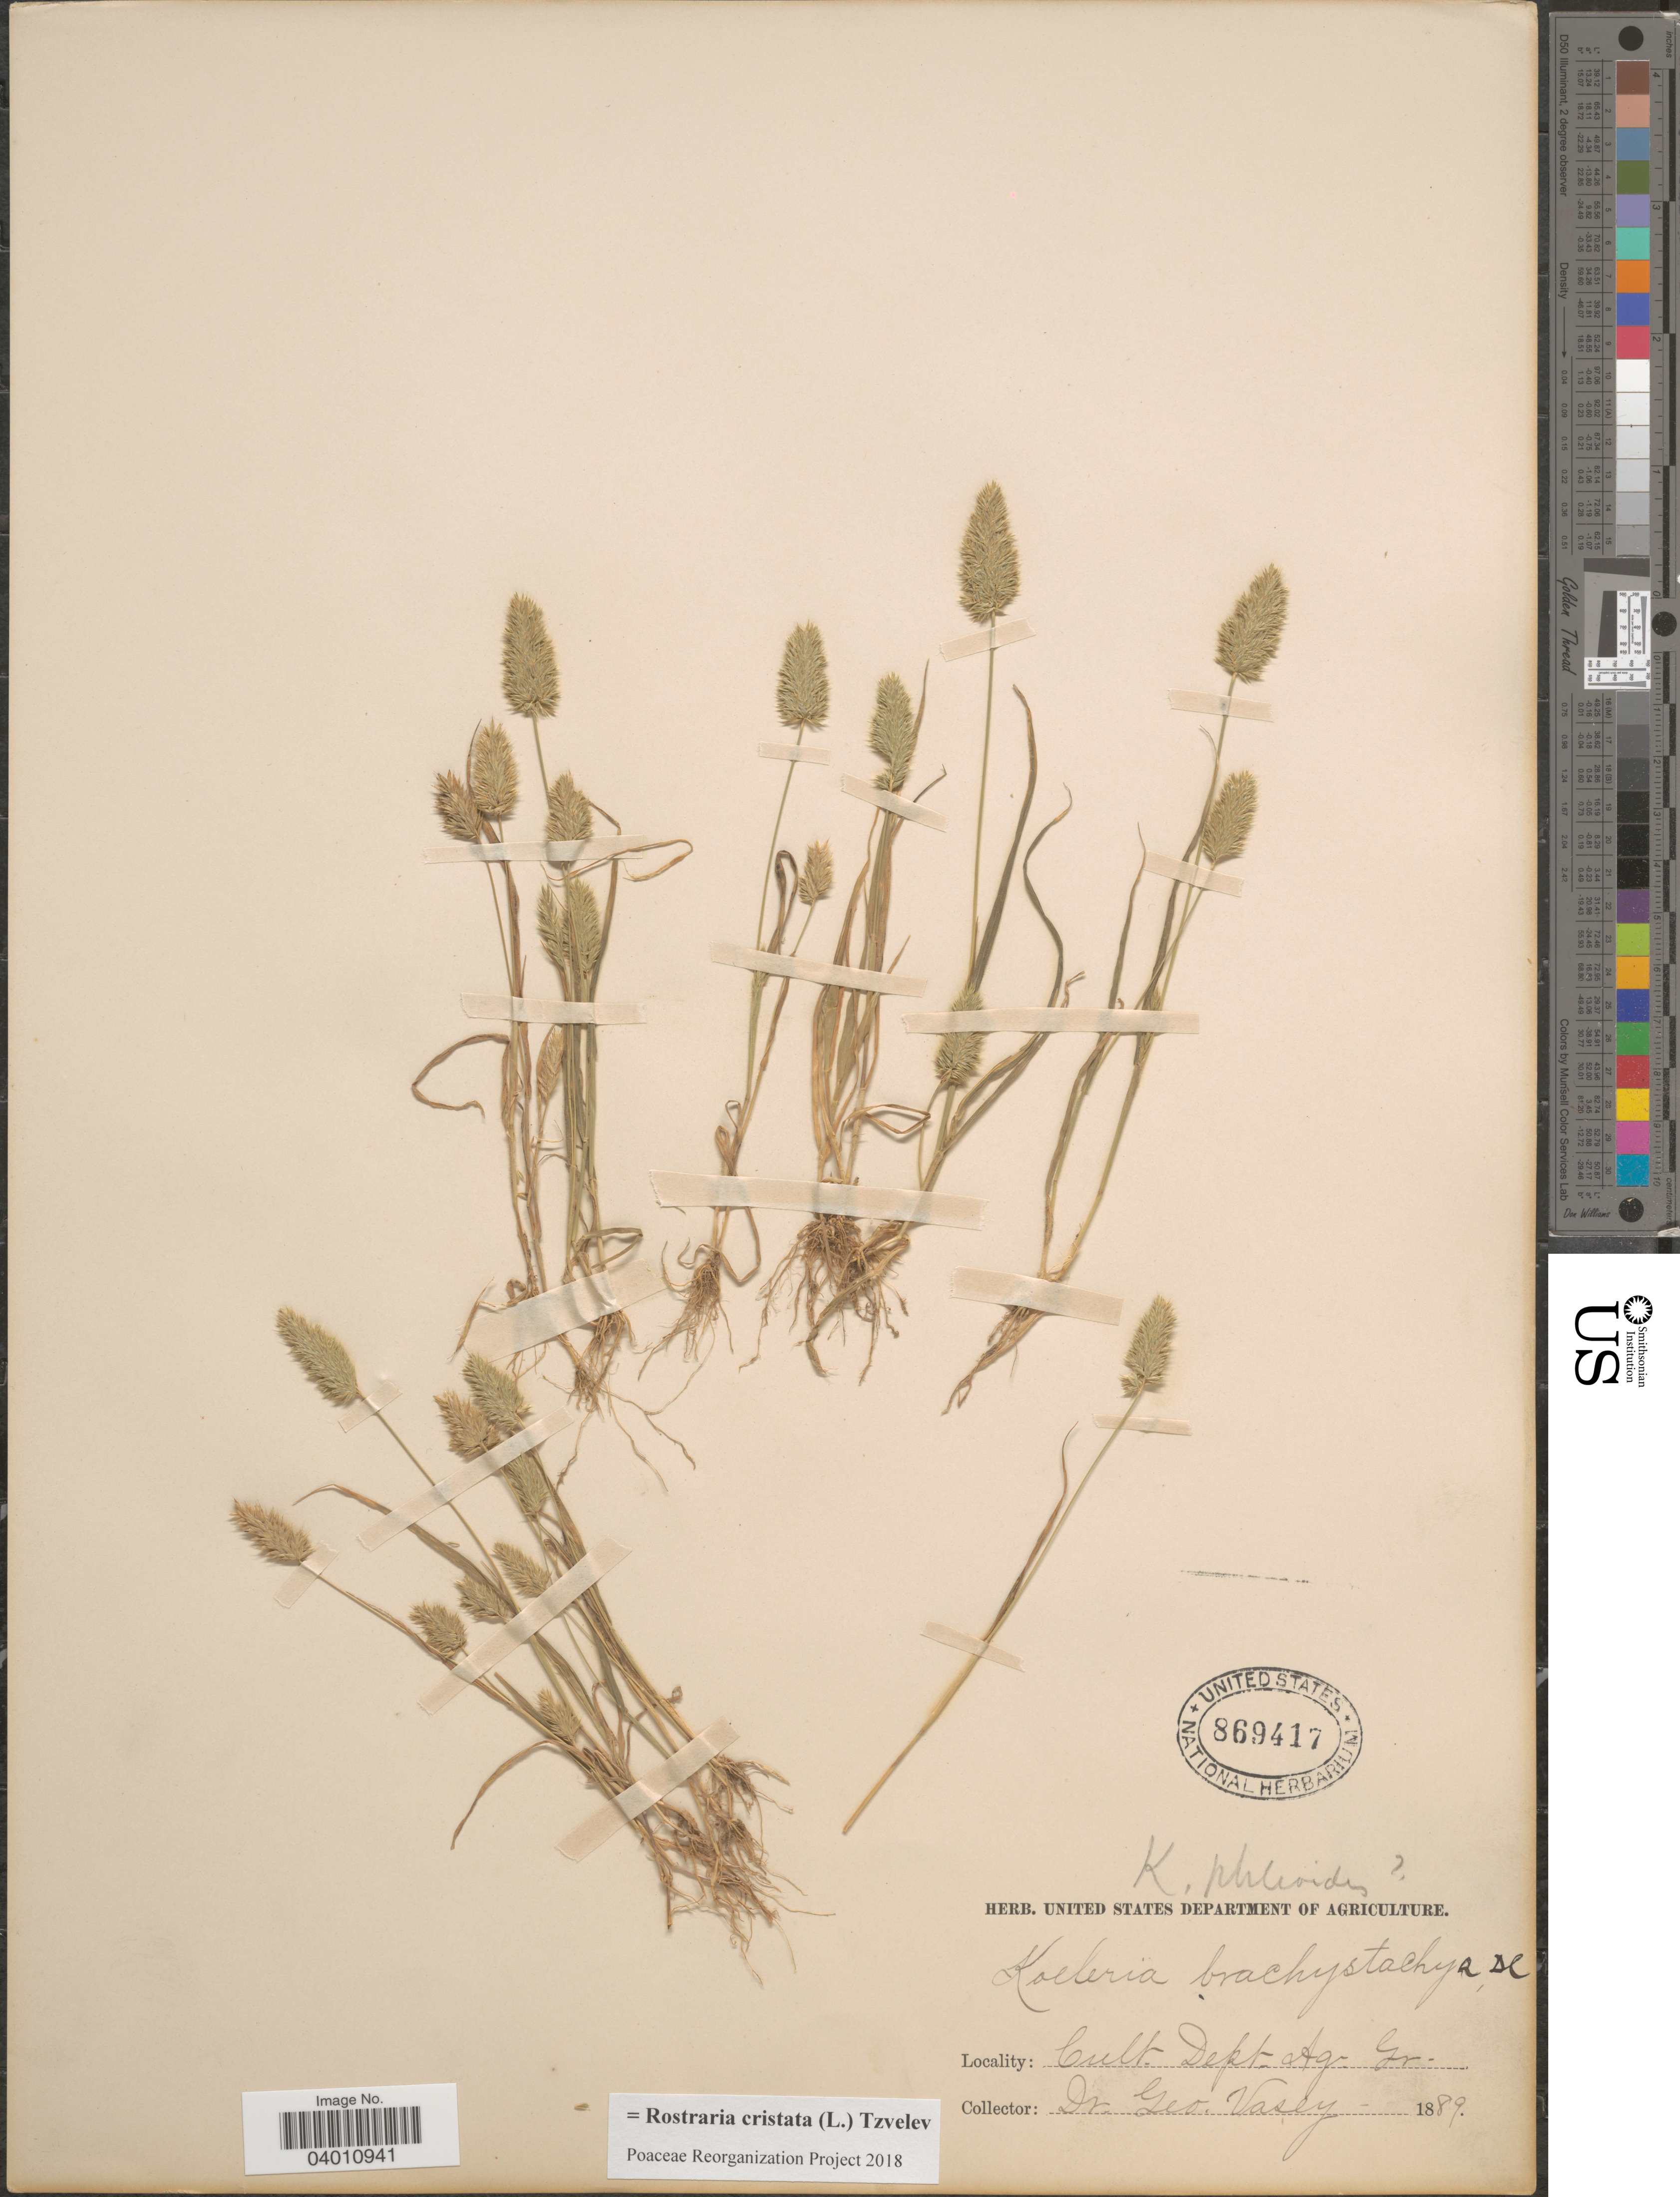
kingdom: Plantae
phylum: Tracheophyta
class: Liliopsida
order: Poales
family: Poaceae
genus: Rostraria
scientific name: Rostraria cristata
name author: (L.) Tzvelev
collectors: G. Vasey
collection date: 1889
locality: Cult. Dept. Agr. Gr.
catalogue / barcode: US 869417